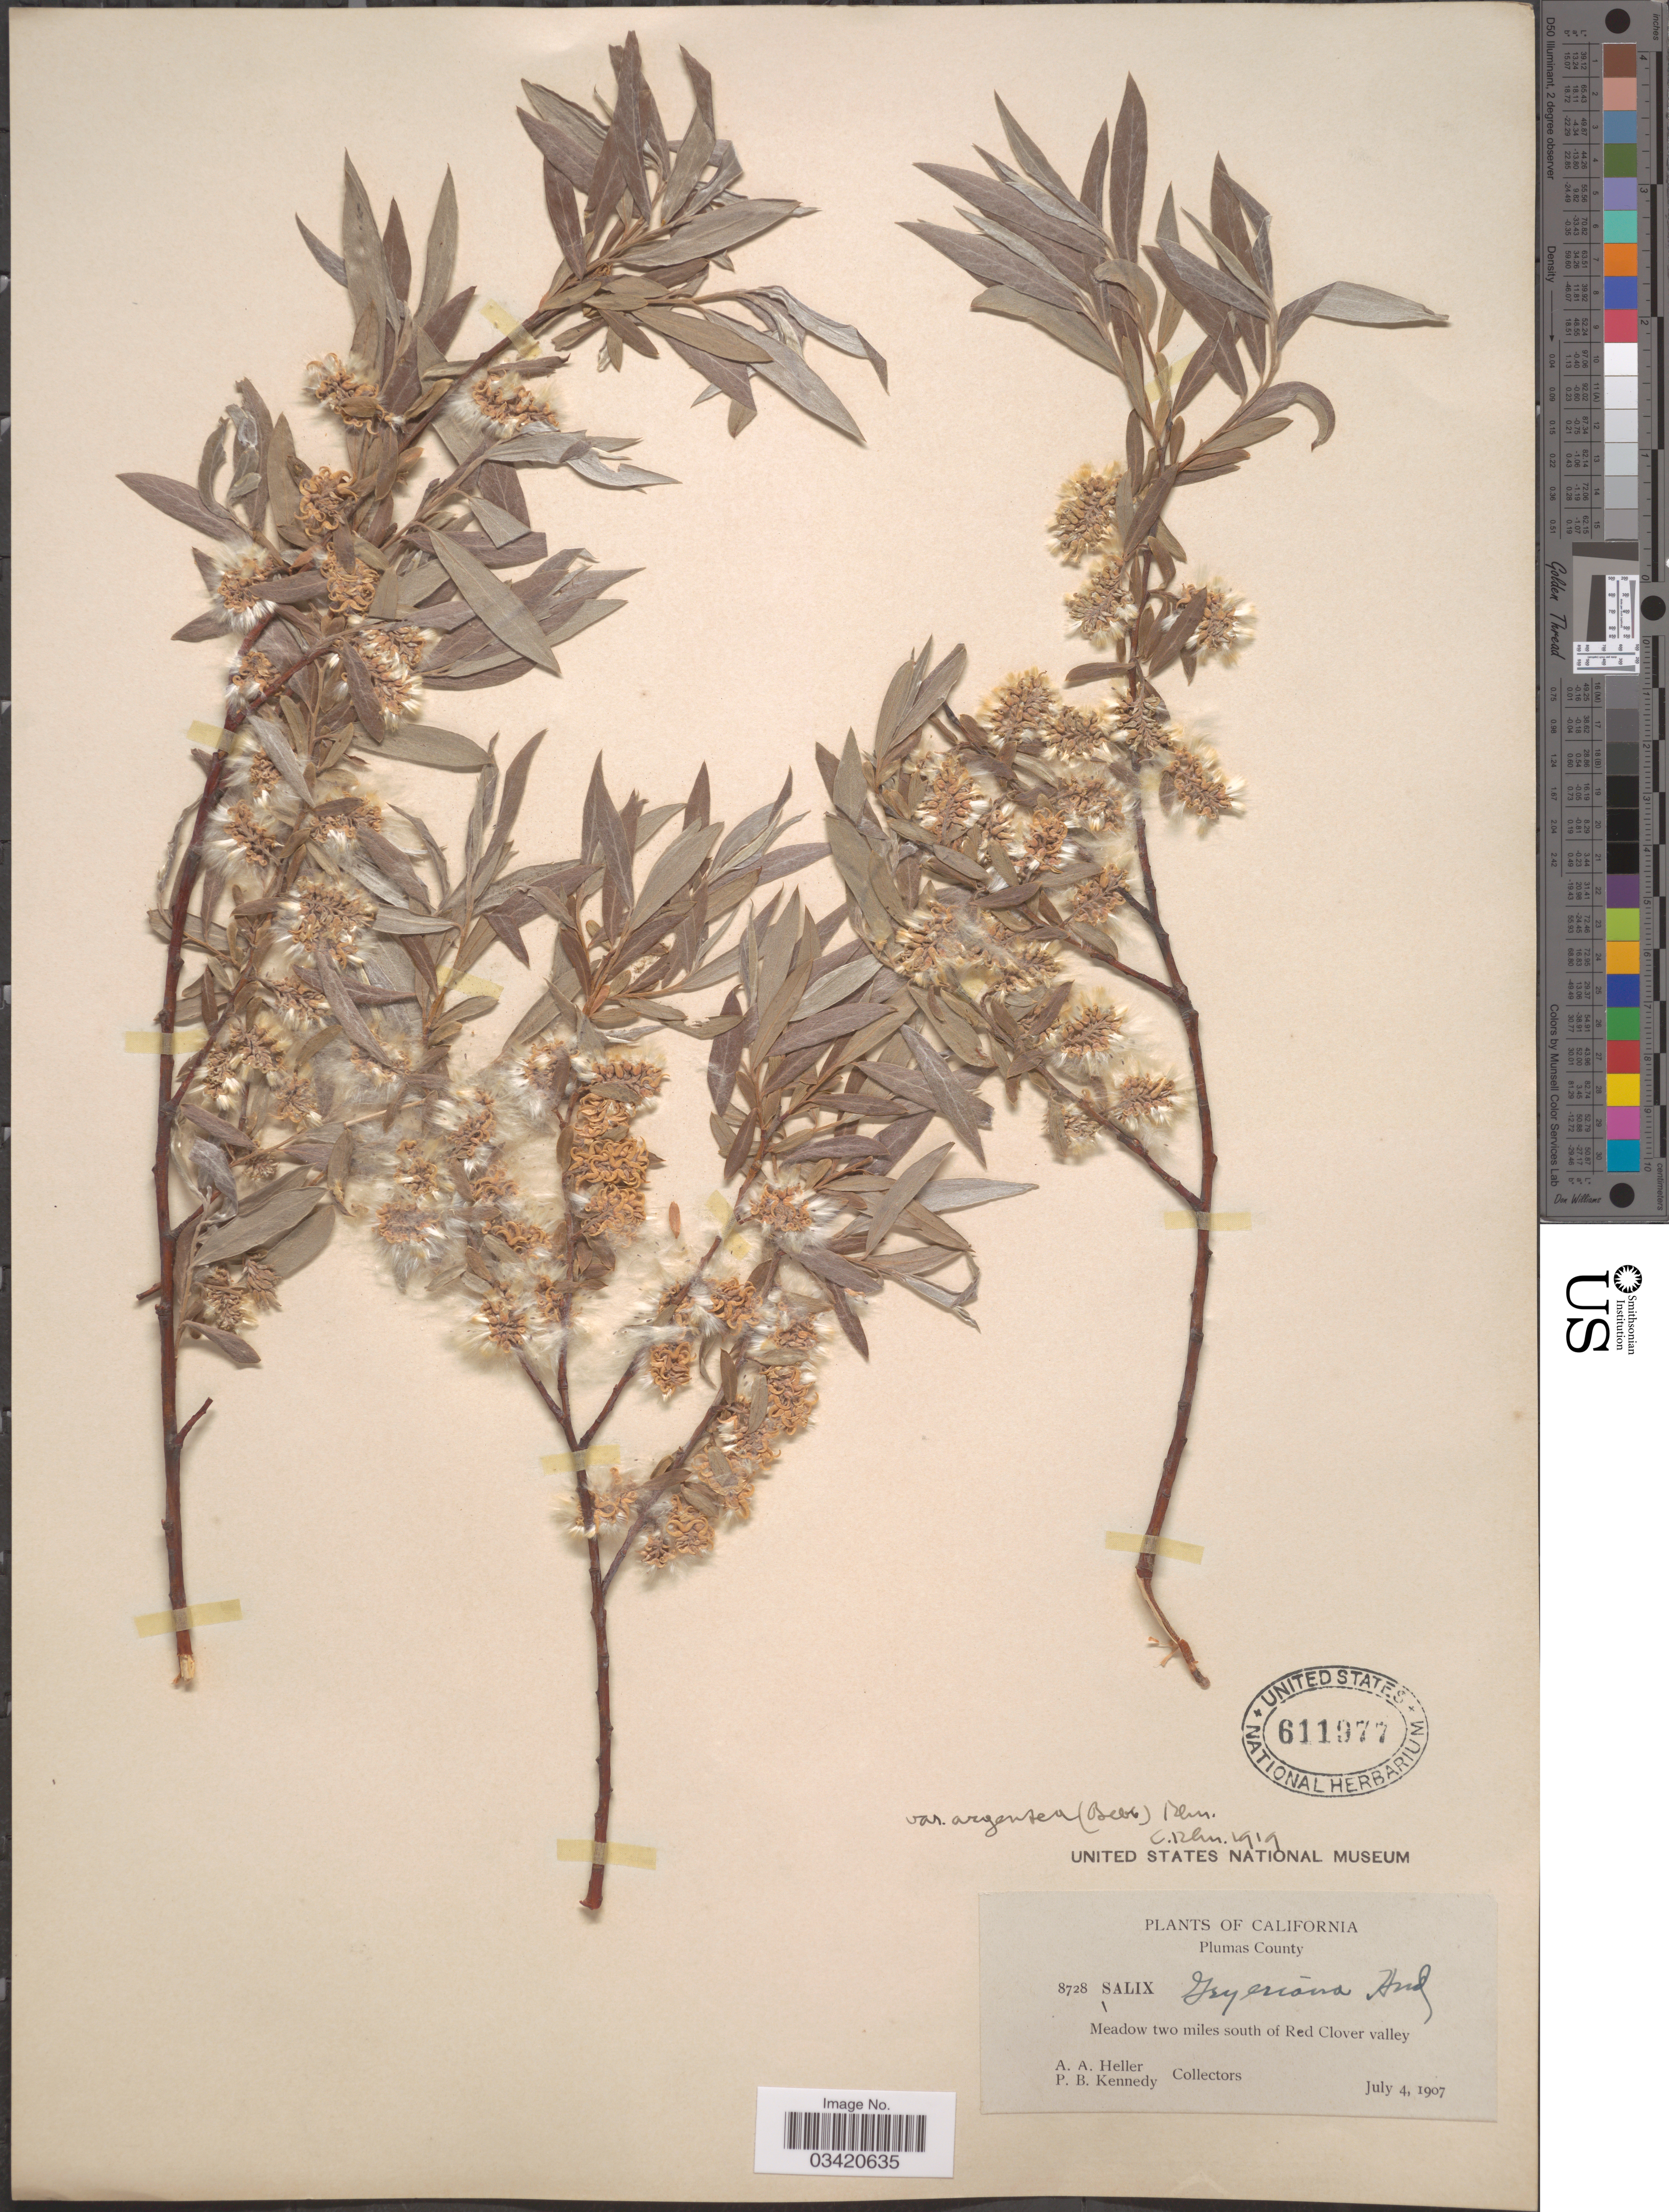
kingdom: Plantae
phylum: Tracheophyta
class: Magnoliopsida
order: Malpighiales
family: Salicaceae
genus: Salix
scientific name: Salix geyeriana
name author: Andersson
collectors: A. A. Heller & P. B. Kennedy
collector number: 8728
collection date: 1907-07-04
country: United States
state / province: California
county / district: Plumas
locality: Plumas County. Meadow two miles south of Red Clover valley.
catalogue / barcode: US 611977